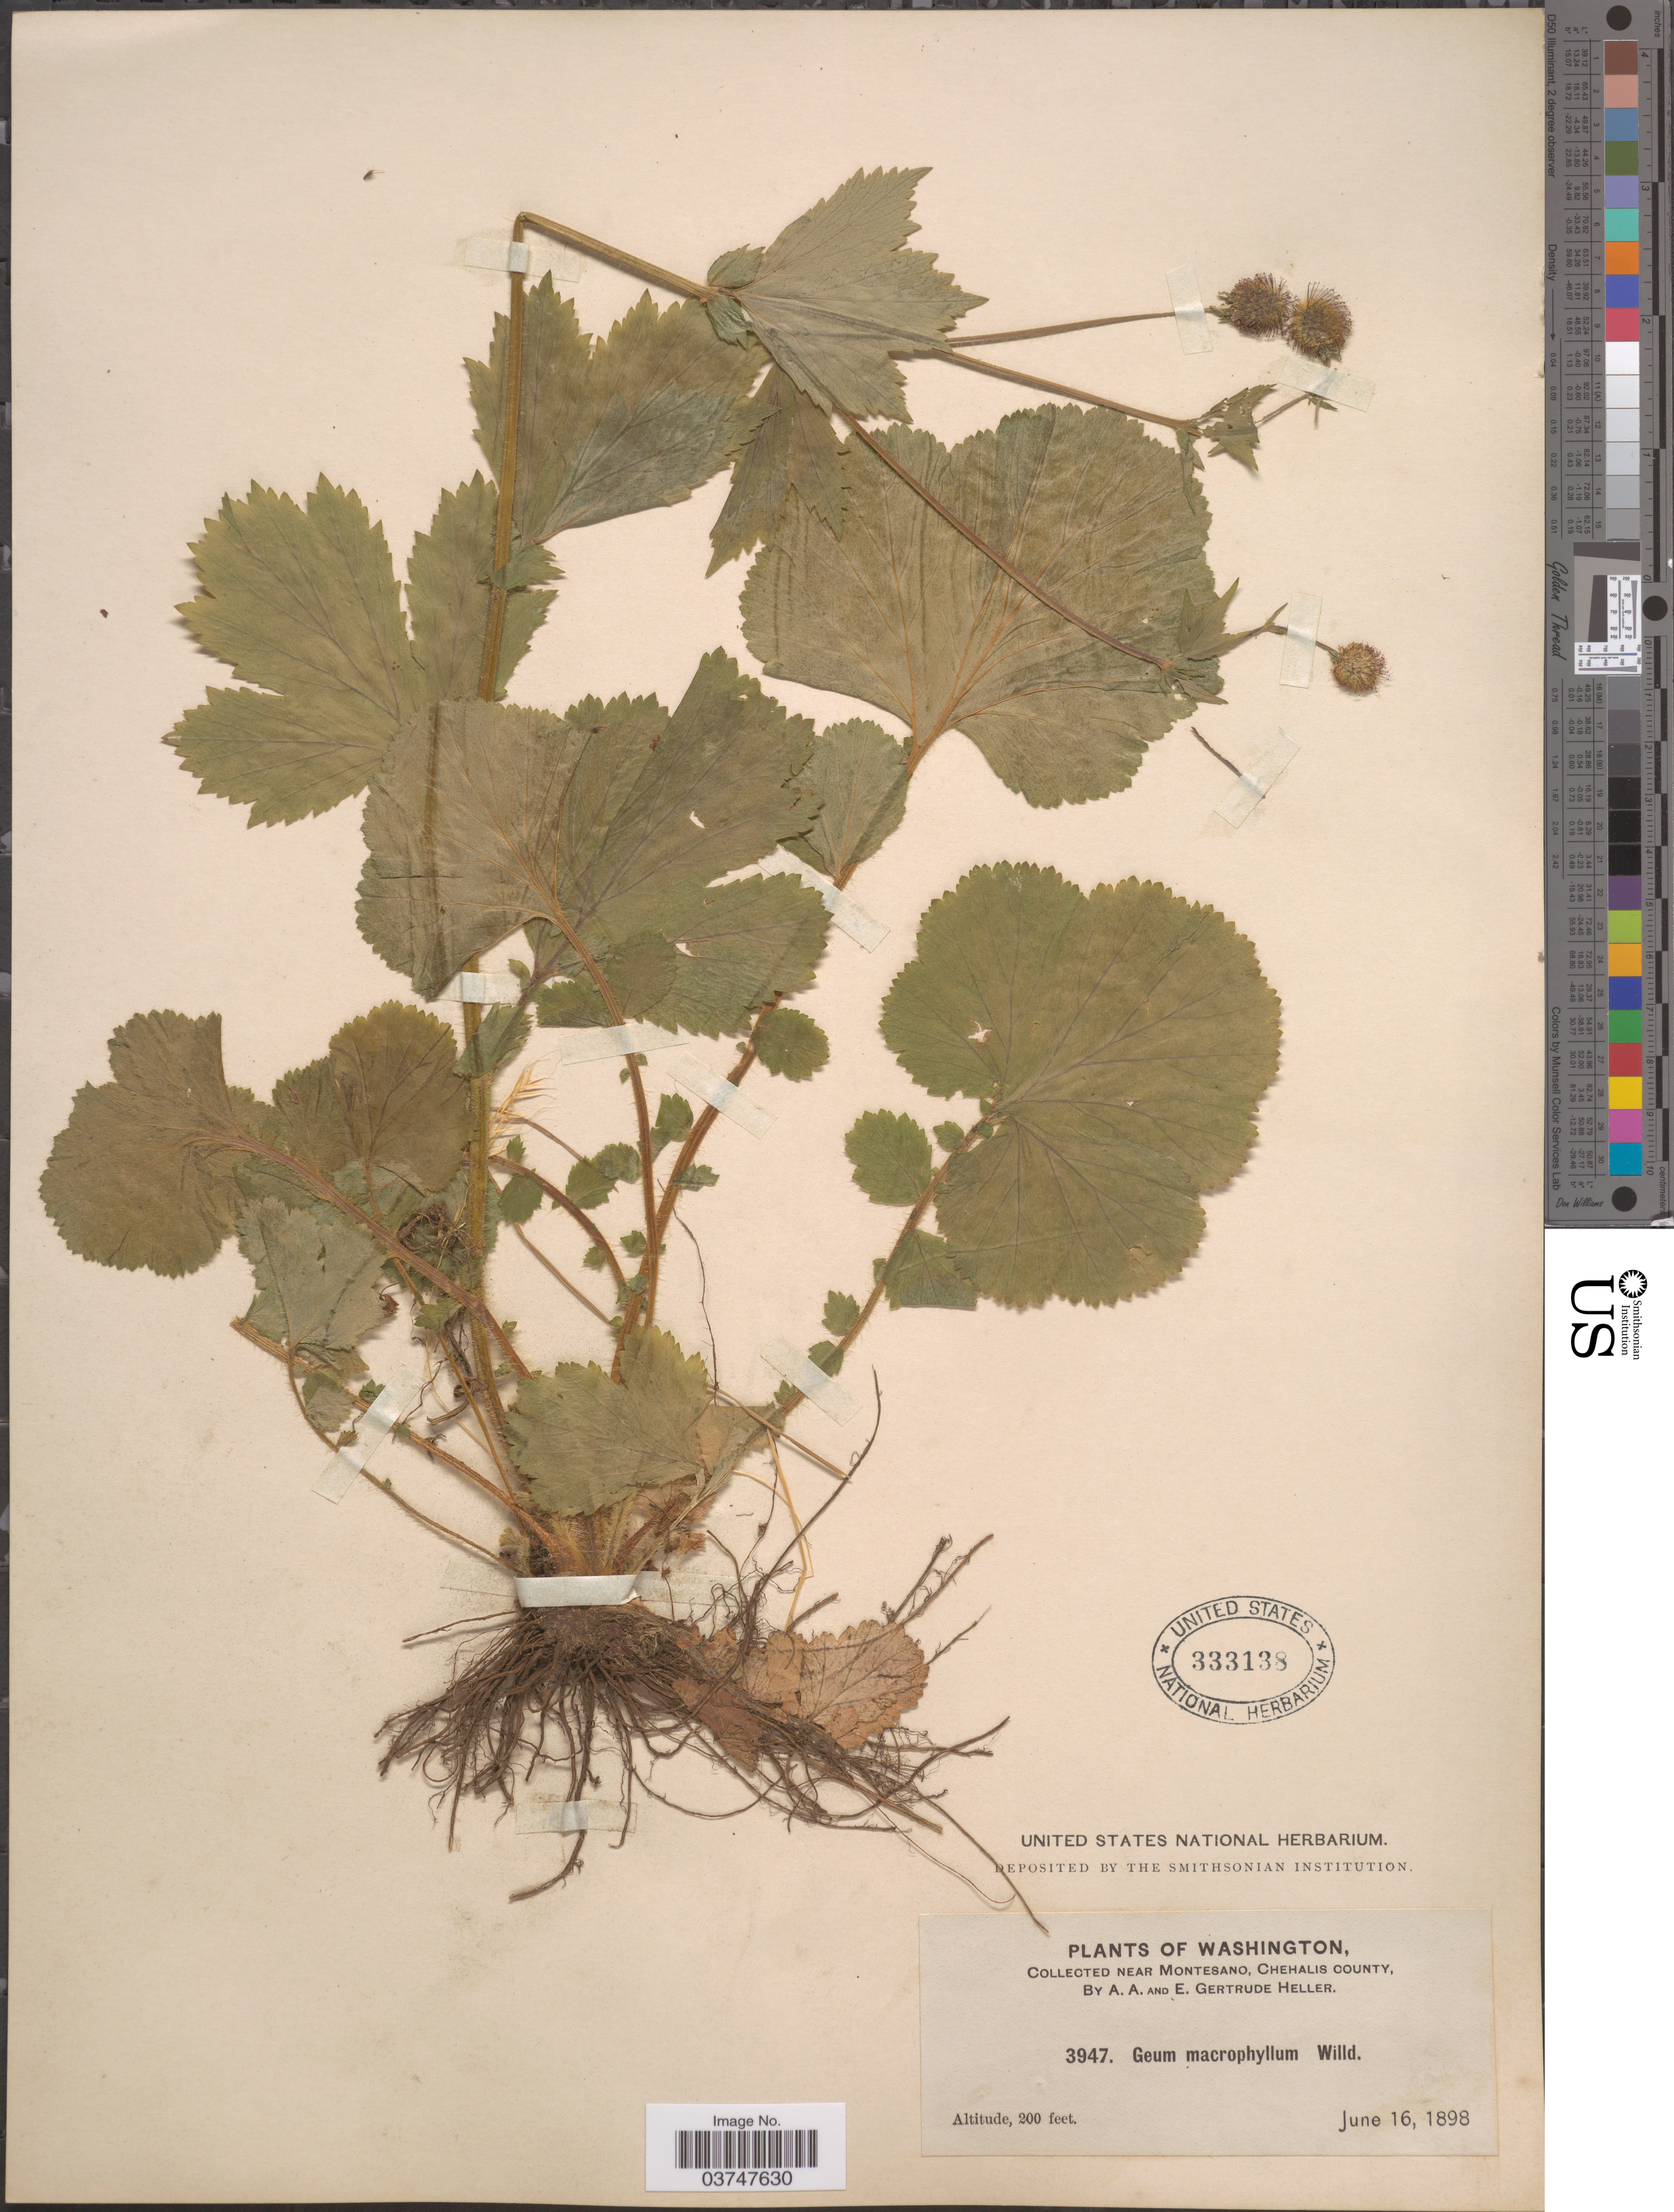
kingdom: Plantae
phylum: Tracheophyta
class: Magnoliopsida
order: Rosales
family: Rosaceae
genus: Geum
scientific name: Geum macrophyllum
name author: Willd.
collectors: A. A. Heller & E. G. Heller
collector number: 3947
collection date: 1898-06-16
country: United States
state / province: Washington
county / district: Grays Harbor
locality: Near Montesano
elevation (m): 61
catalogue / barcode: US 333138